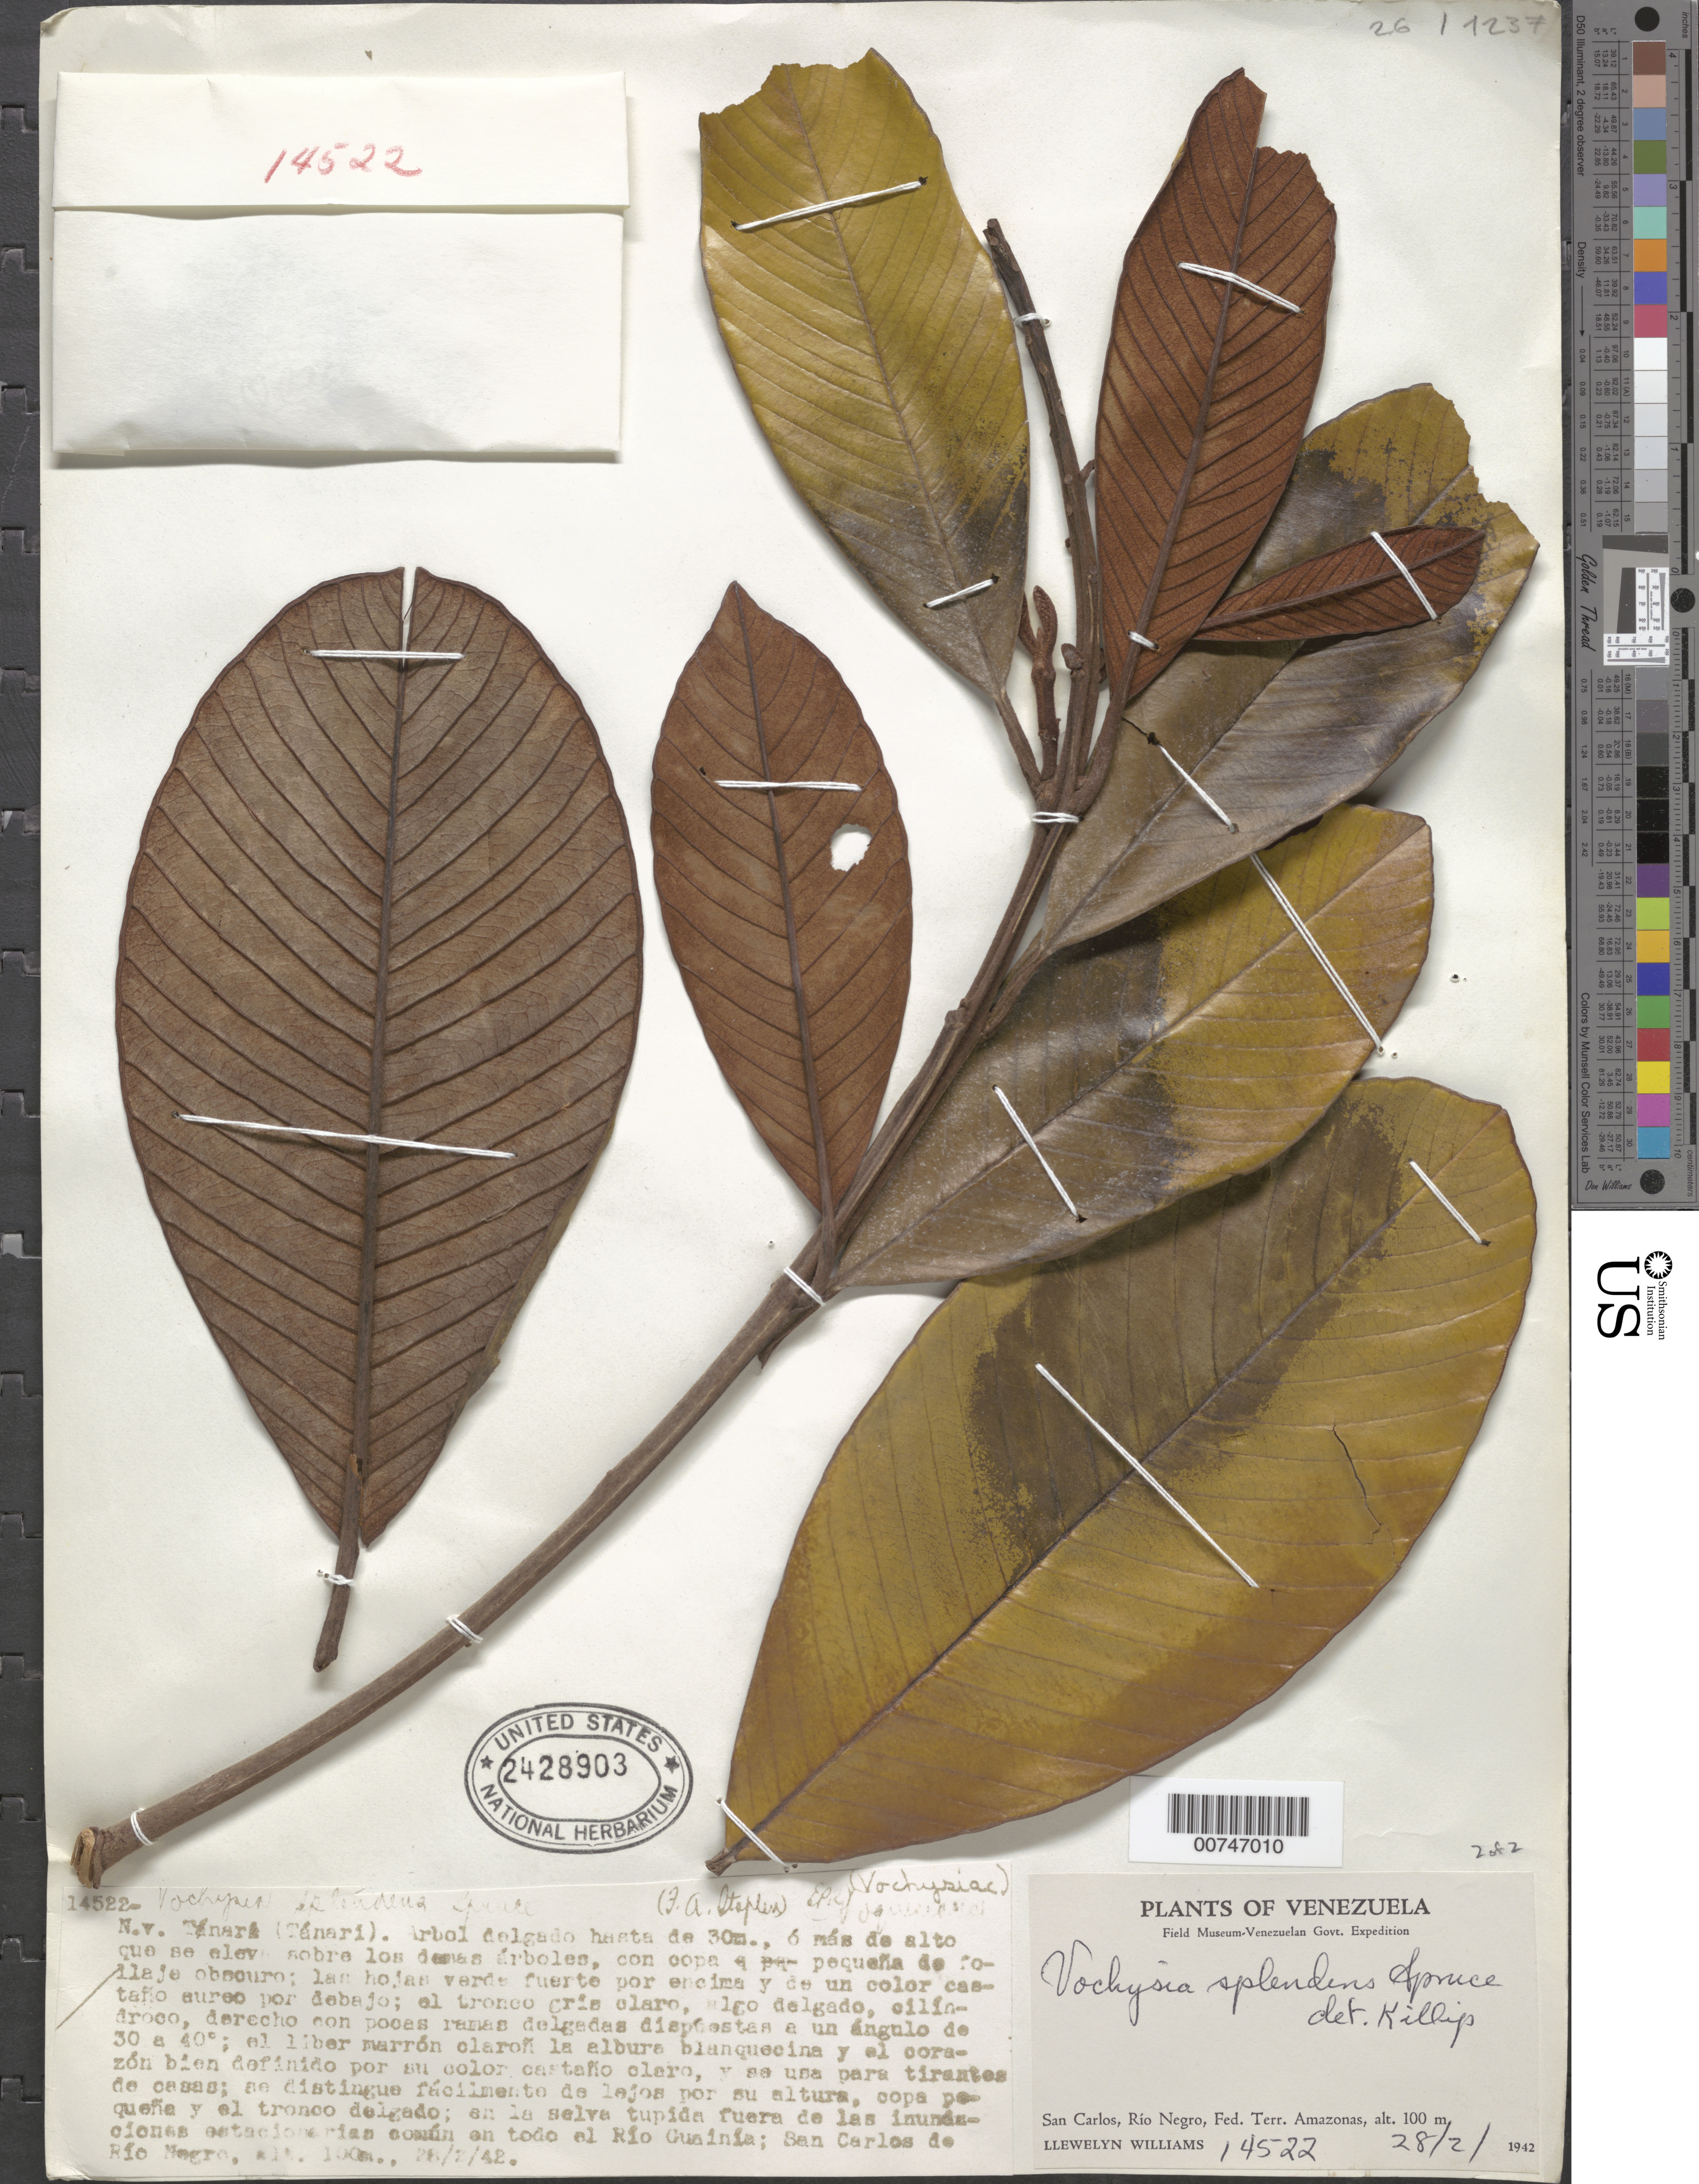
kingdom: Plantae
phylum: Tracheophyta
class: Magnoliopsida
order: Myrtales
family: Vochysiaceae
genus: Vochysia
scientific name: Vochysia splendens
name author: Spruce ex Warm. in Mart.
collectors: Ll. Williams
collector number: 14522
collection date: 1942-02-28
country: Venezuela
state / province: Amazonas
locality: En todo el Río Guainía. San Carlos de Río Negro. San Carlos, Río Negro, Fed. Terr. Amazonas.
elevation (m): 100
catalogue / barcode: US 2428903